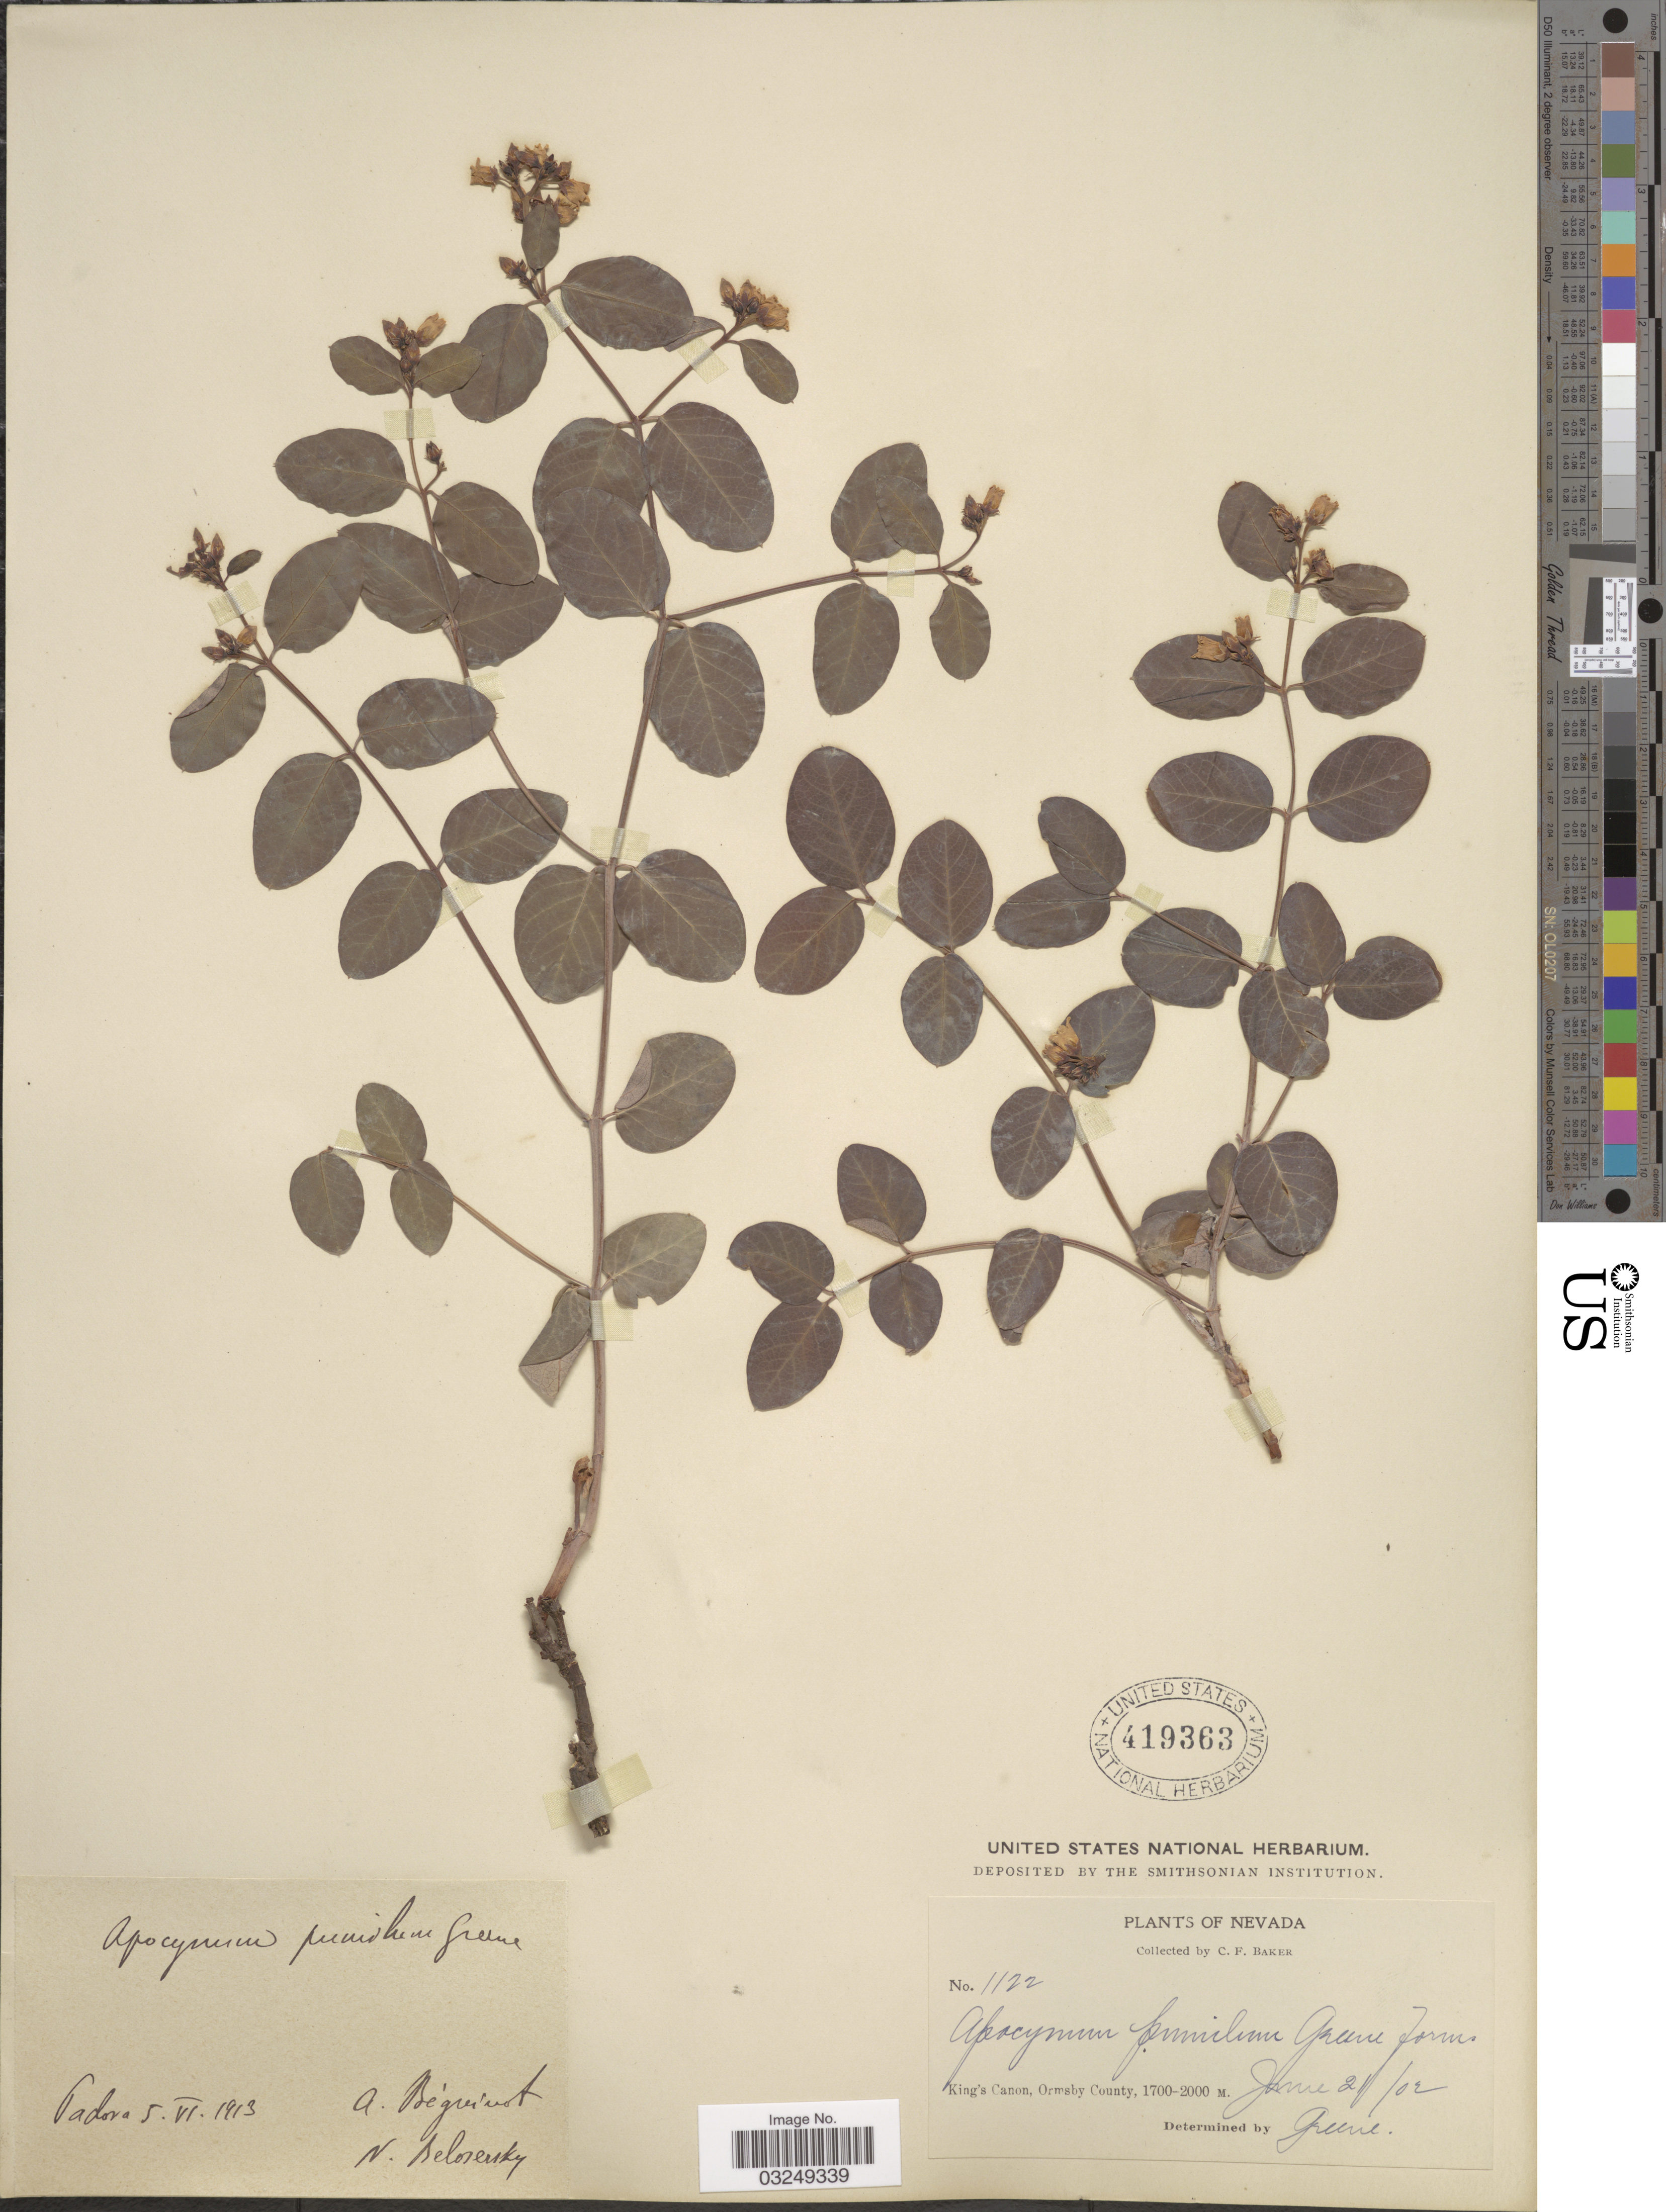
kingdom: Plantae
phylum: Tracheophyta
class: Magnoliopsida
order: Gentianales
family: Apocynaceae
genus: Apocynum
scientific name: Apocynum ambigens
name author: S.W. Greene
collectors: C. F. Baker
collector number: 1122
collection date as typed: Transcribed d/m/y: 21/6/2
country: United States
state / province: Nevada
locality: King's Canon, Ormsby County.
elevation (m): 1700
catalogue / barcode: US 419363